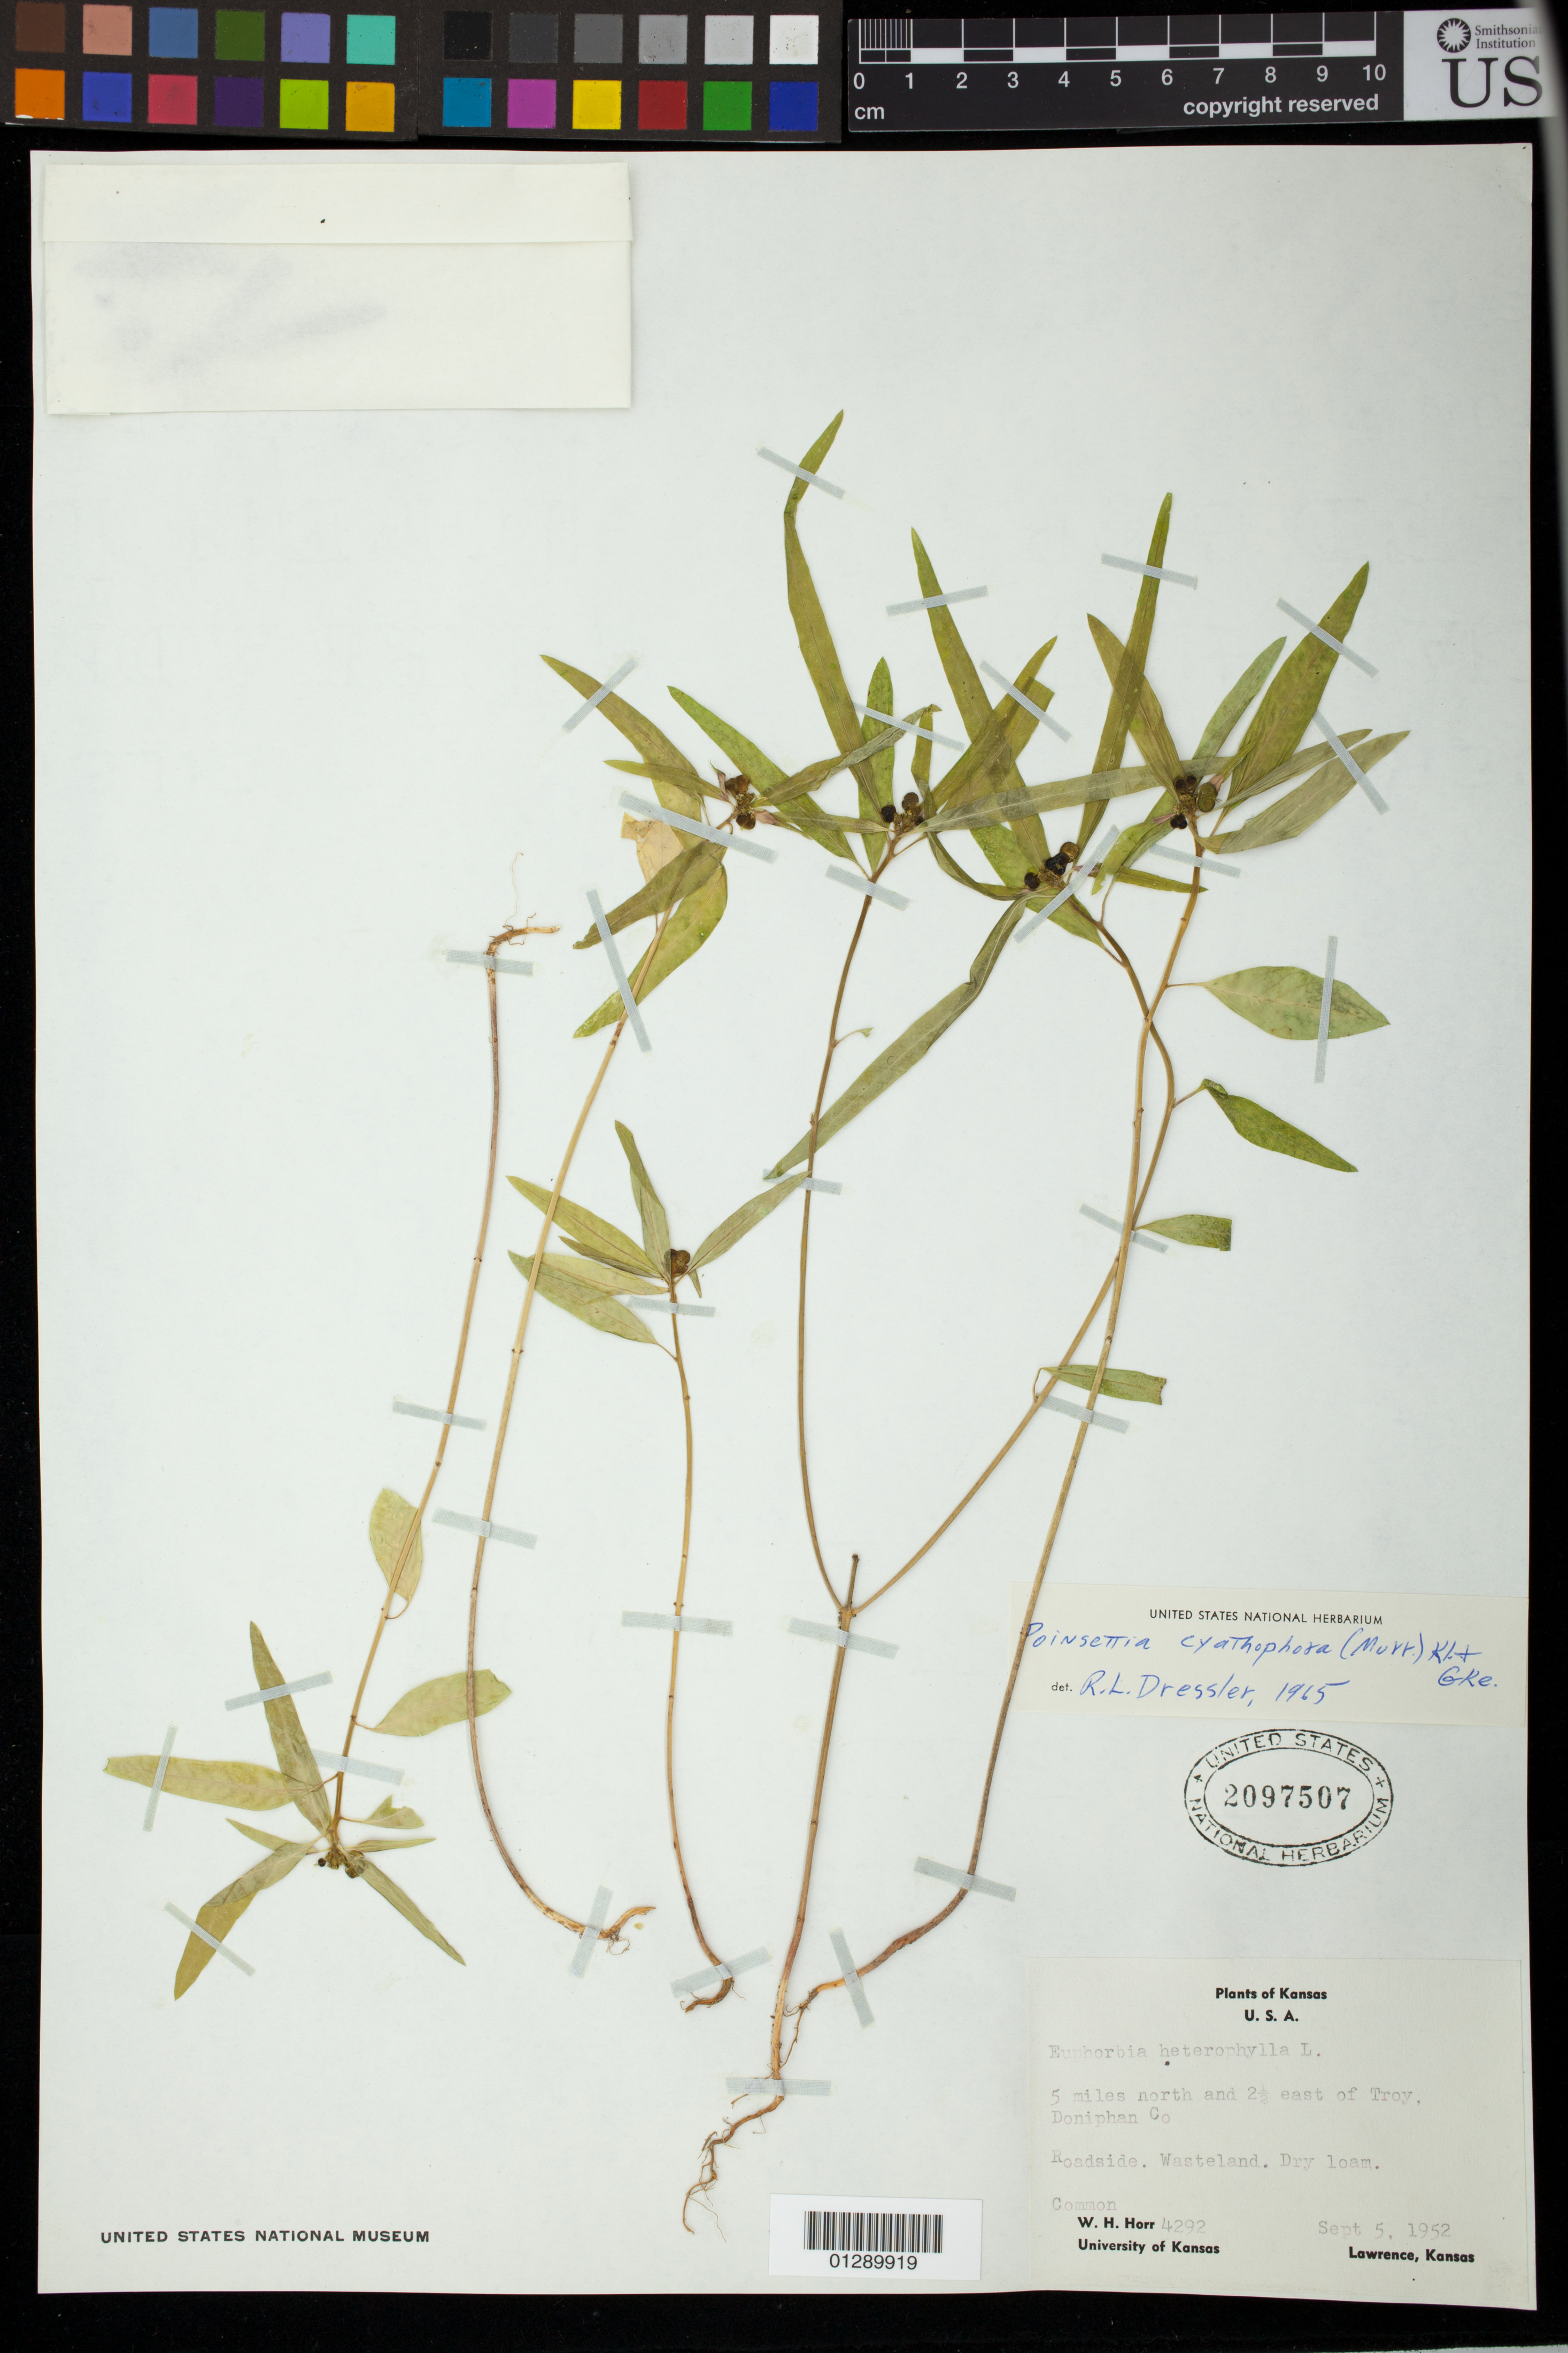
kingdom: Plantae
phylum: Tracheophyta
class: Magnoliopsida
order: Malpighiales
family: Euphorbiaceae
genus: Euphorbia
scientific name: Euphorbia heterophylla var. cyathophora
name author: (Murr.) Griseb.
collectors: W. H. Horr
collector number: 4292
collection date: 1952-09-05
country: United States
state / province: Kansas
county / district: Doniphan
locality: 5 miles north and 2 1/2 east of Troy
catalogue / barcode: US 2097507